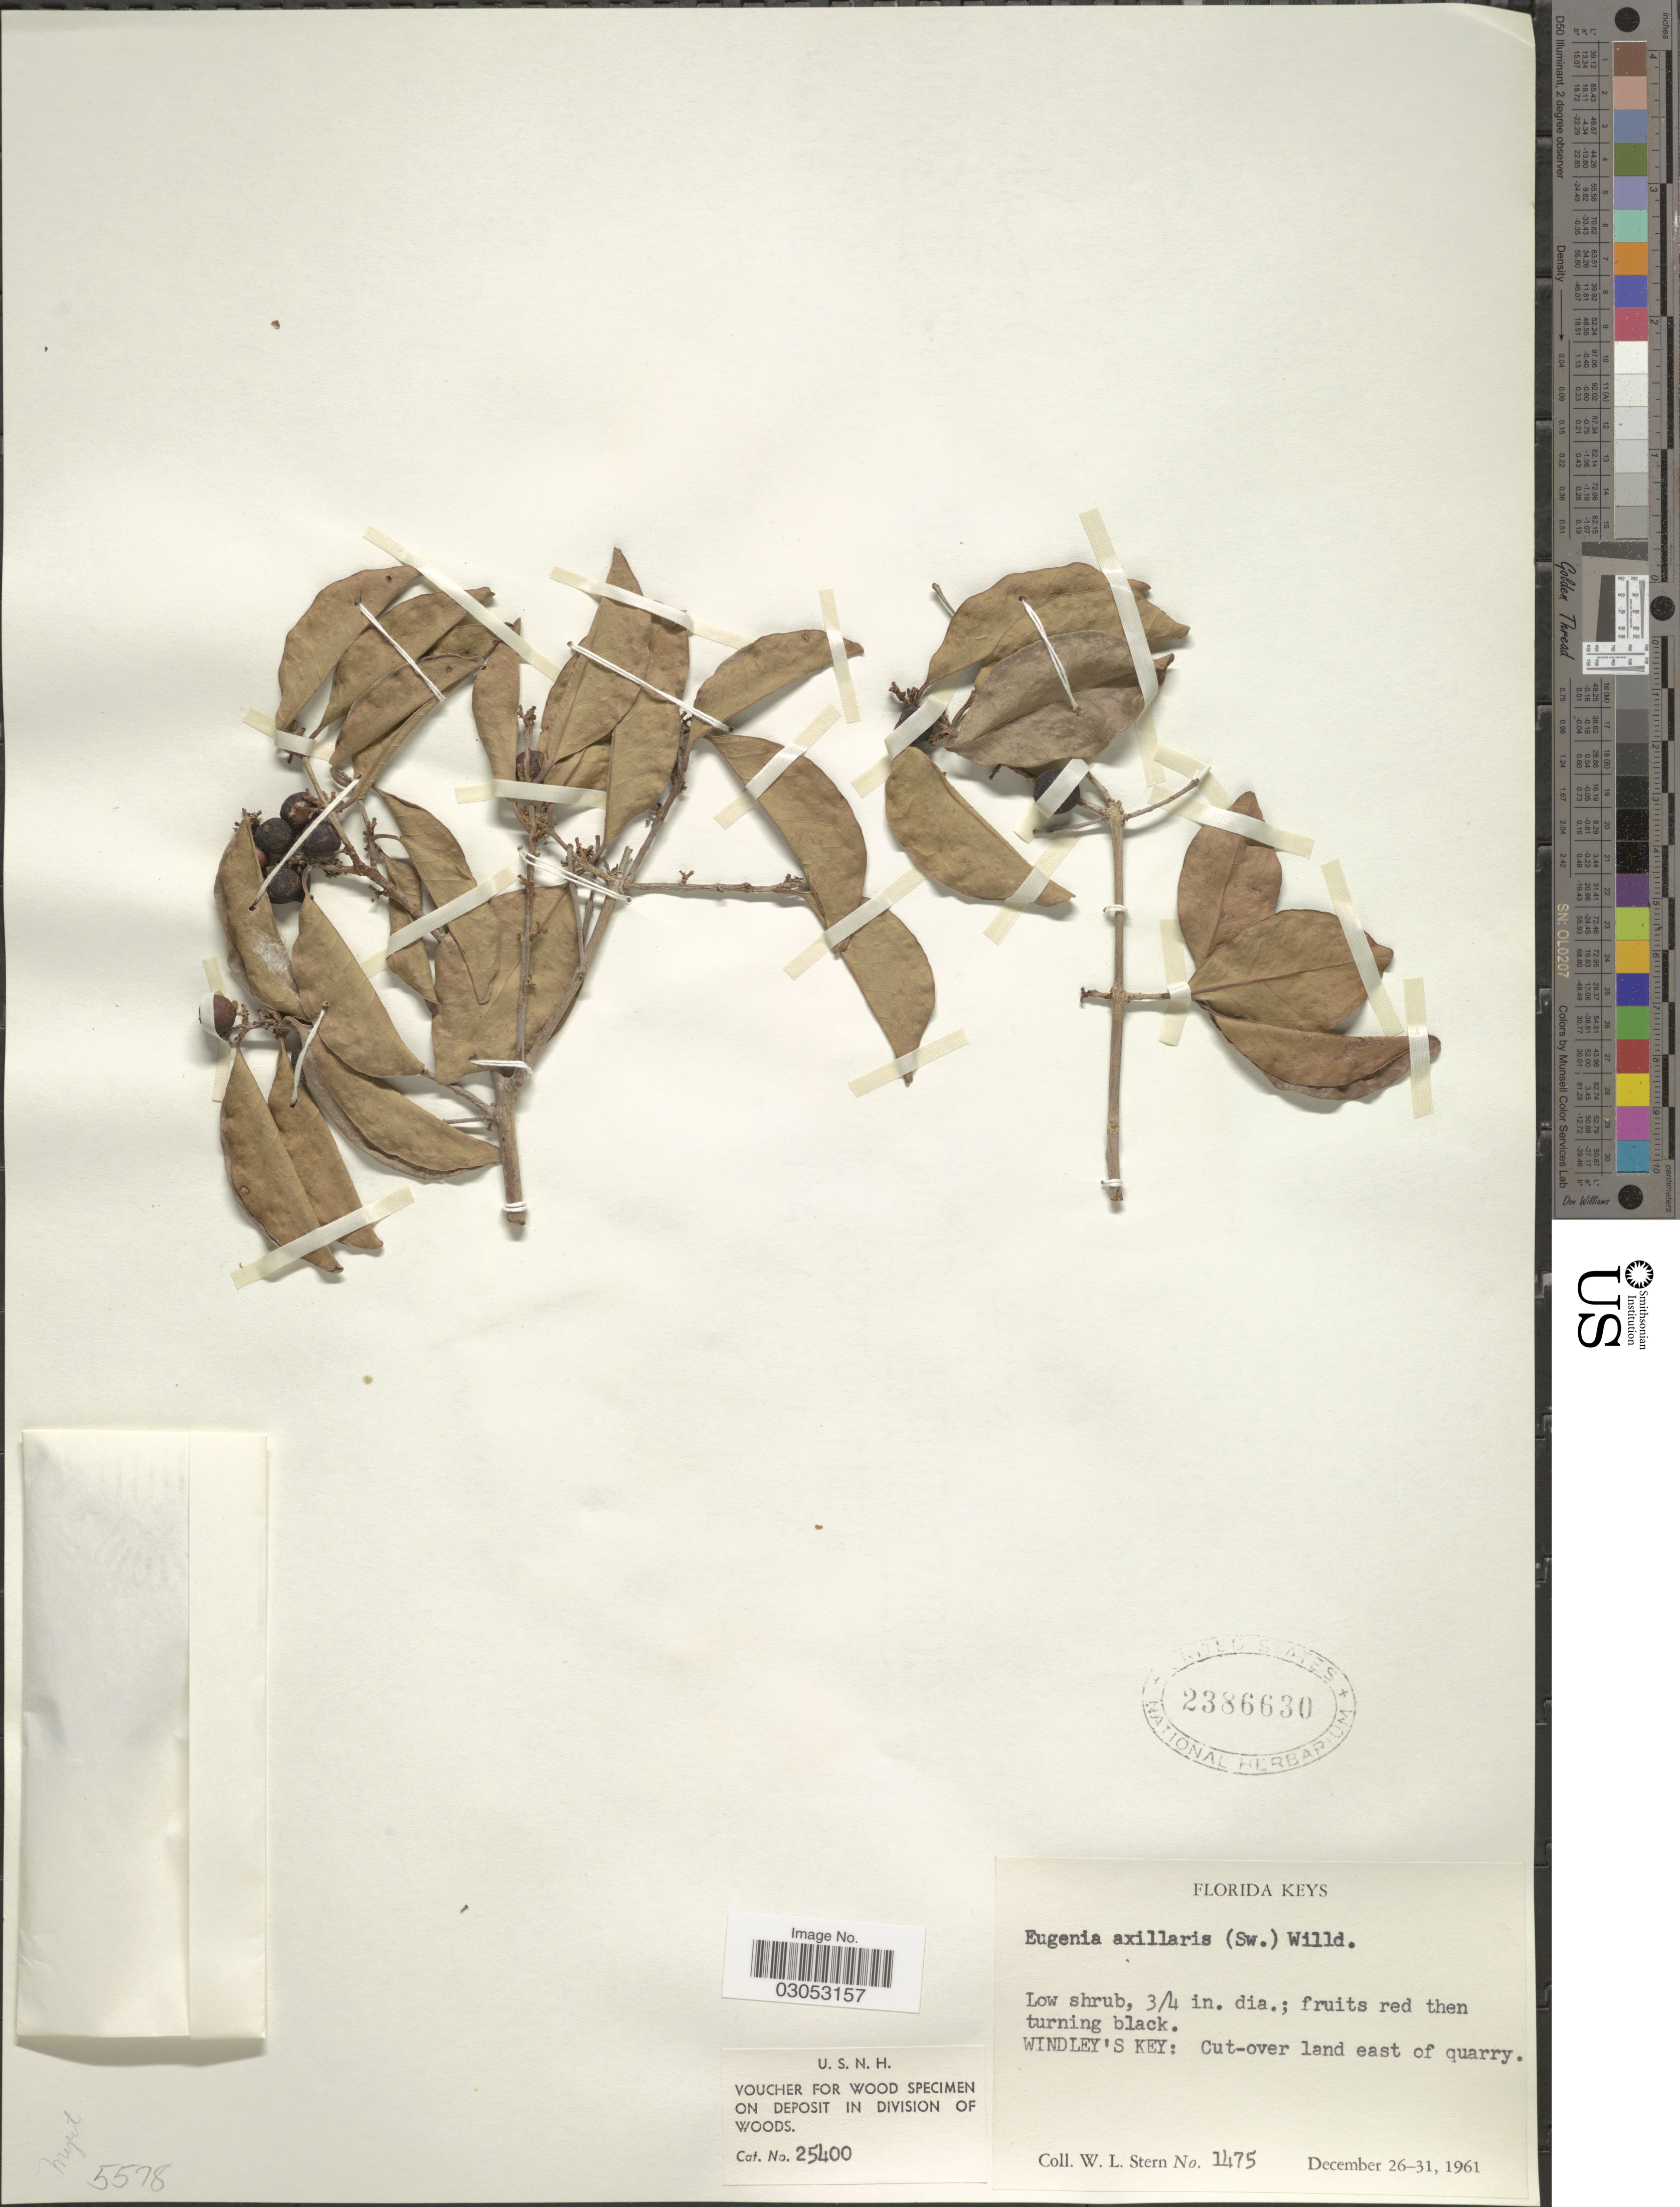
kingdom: Plantae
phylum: Tracheophyta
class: Magnoliopsida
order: Myrtales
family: Myrtaceae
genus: Eugenia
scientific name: Eugenia axillaris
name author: (Sw.) Willd.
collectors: W. L. Stern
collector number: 1475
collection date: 1961-12-26/1961-12-31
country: United States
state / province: Florida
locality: Florida Keys, Windley's Key: Cut-over land east of quarry.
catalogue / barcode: US 2386630